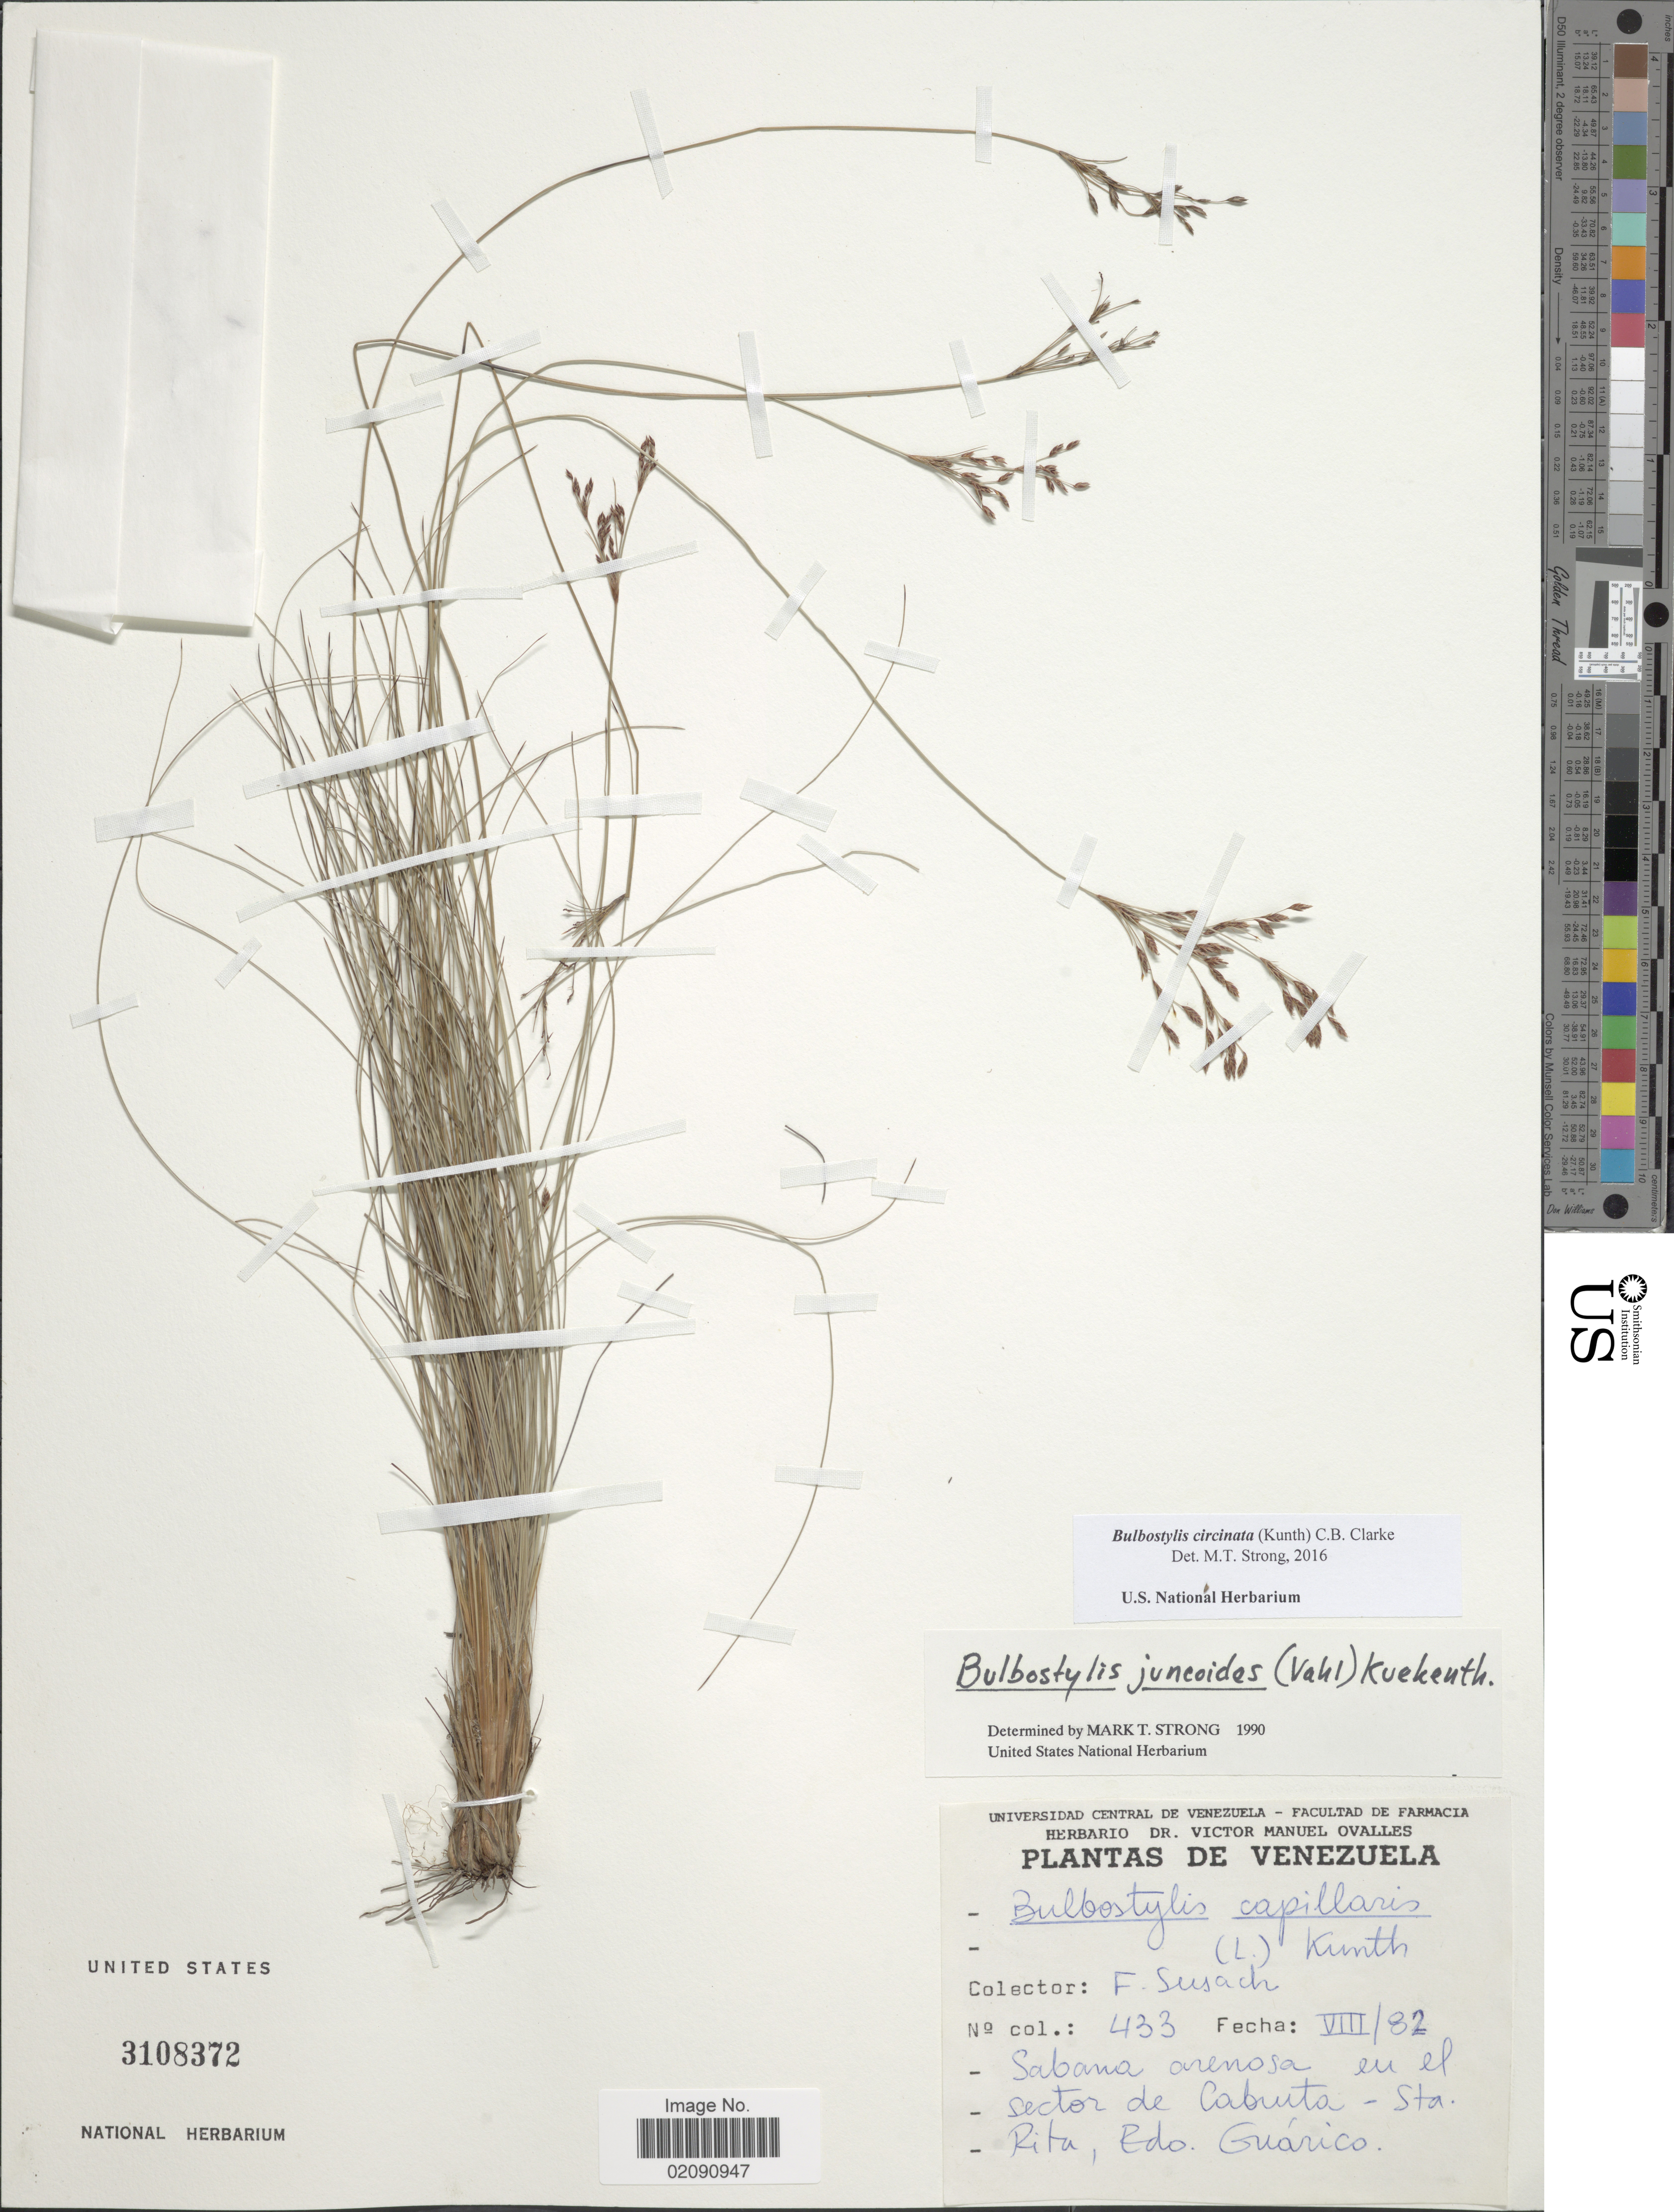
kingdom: Plantae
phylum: Tracheophyta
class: Liliopsida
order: Poales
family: Cyperaceae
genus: Bulbostylis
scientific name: Bulbostylis circinata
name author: (Kunth) C.B. Clarke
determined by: Strong, M. T., (US), Smithsonian Institution - National Museum of Natural History (UNITED STATES)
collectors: F. Susach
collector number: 433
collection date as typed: Transcribed d/m/y: /8/82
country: Venezuela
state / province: Guárico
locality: Sabana arenoso en el sector de Cabruta, Sta. Rita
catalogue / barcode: US 3108372